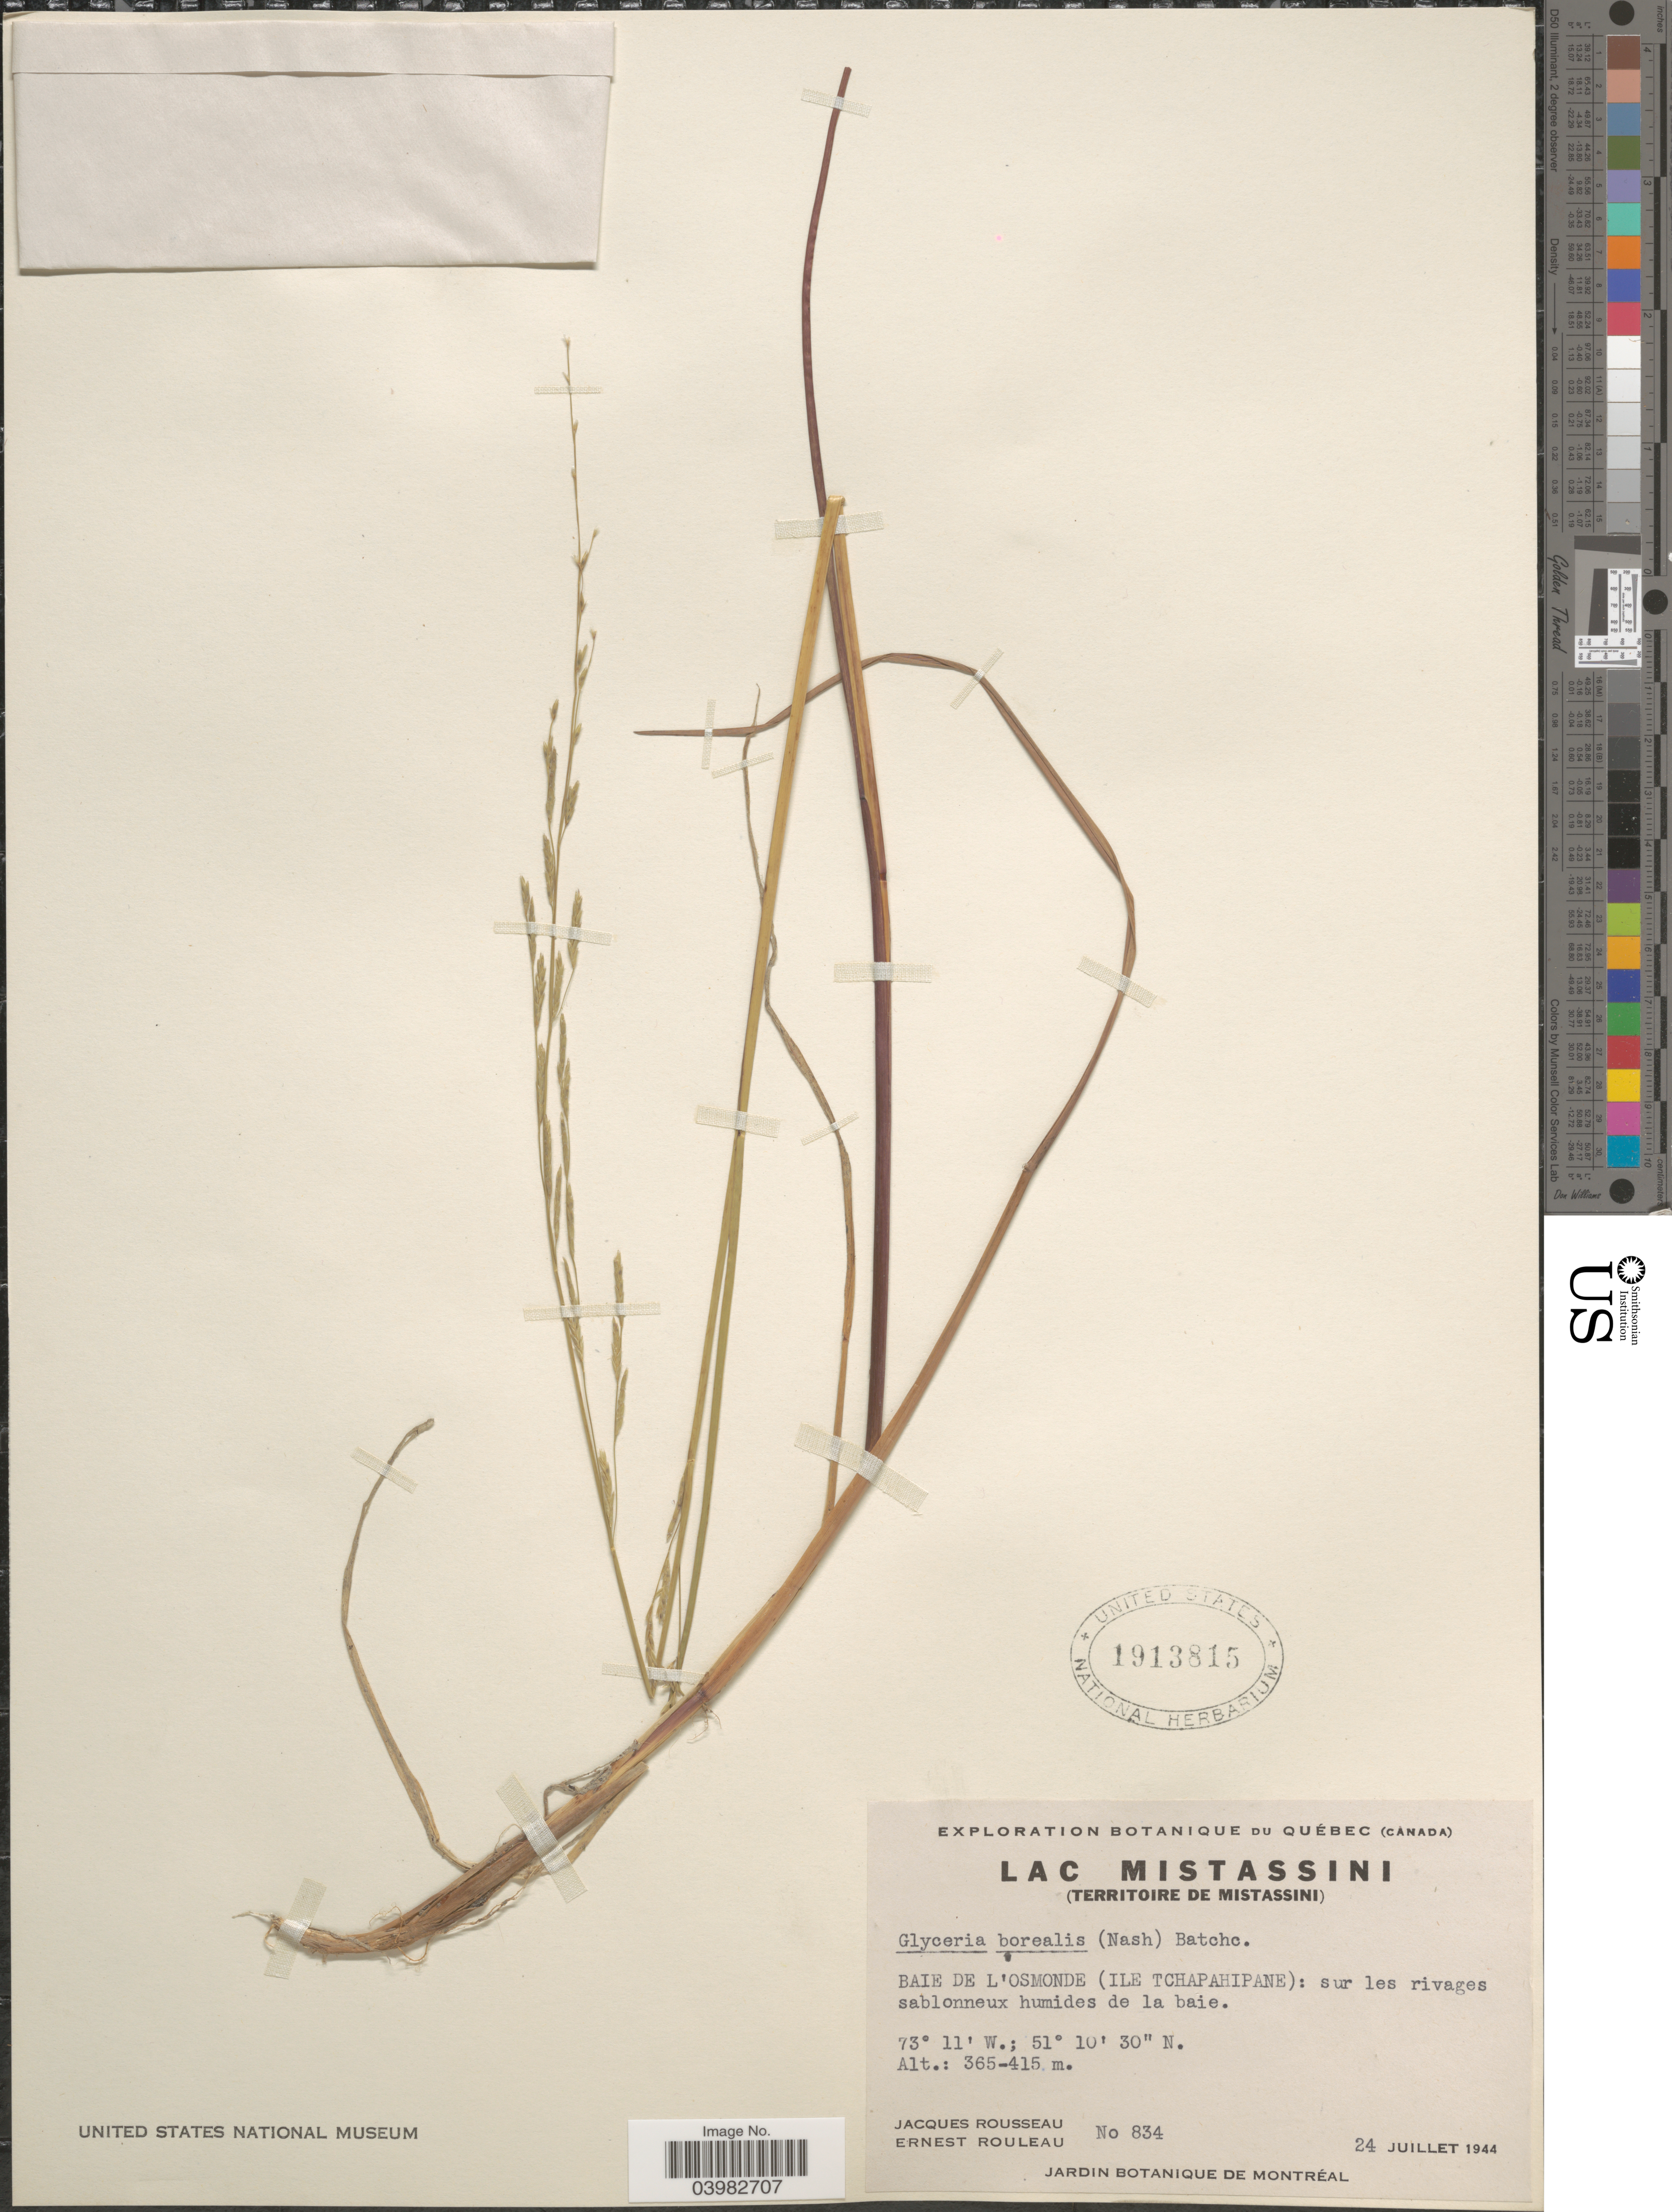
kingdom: Plantae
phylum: Tracheophyta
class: Liliopsida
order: Poales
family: Poaceae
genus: Glyceria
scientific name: Glyceria borealis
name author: (Nash) Batchelder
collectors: J. Rousseau & J. Rouleau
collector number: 834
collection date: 1944-07-24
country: Canada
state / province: Quebec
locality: Lac Mistassini (Territoire de Mistassini). Baie de L'Osmonde (Ile Tchapahipane): sur kes rivages sablonneux humides de la baie.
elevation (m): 365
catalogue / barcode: US 1913815